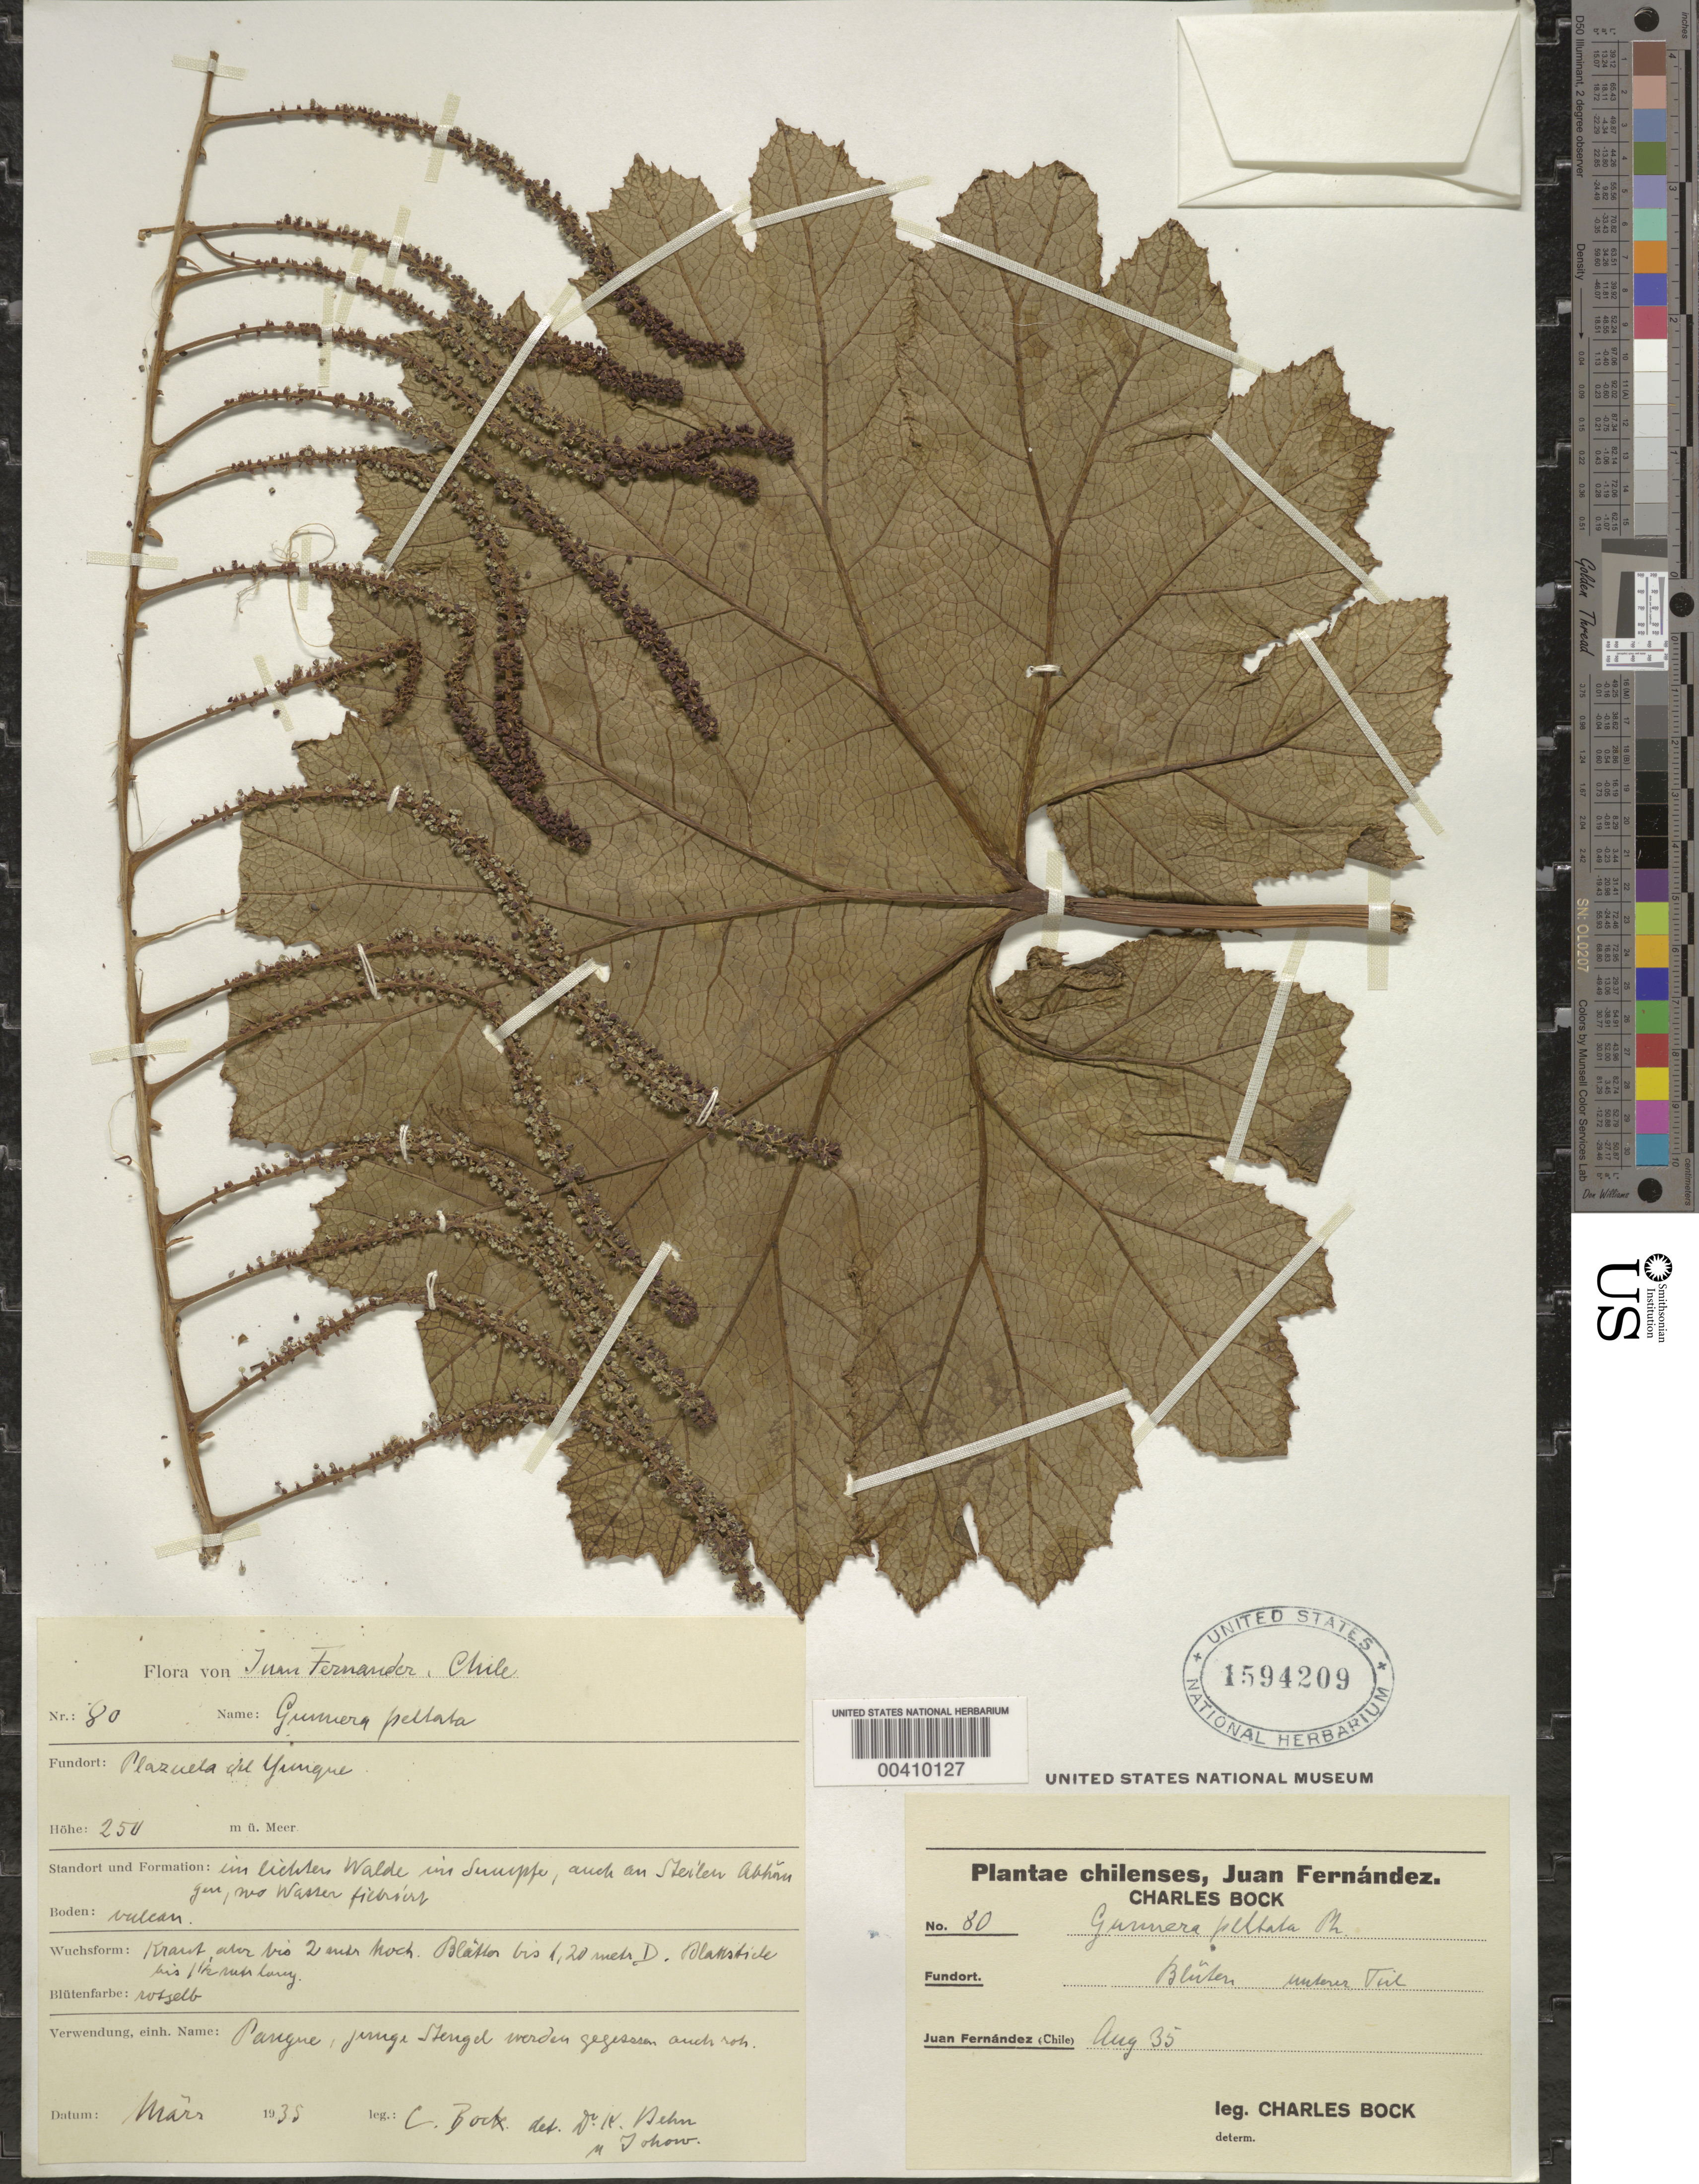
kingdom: Plantae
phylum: Tracheophyta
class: Magnoliopsida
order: Gunnerales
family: Gunneraceae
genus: Gunnera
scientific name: Gunnera peltata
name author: Phil.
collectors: C. Bock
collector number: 80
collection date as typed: Mar 1935 or -- Aug 1935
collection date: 1935-03 or 1935-08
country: Chile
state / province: Valparaíso (V)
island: Isla Más a Tierra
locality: Plazuela del Yunque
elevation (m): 250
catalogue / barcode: US 1594209